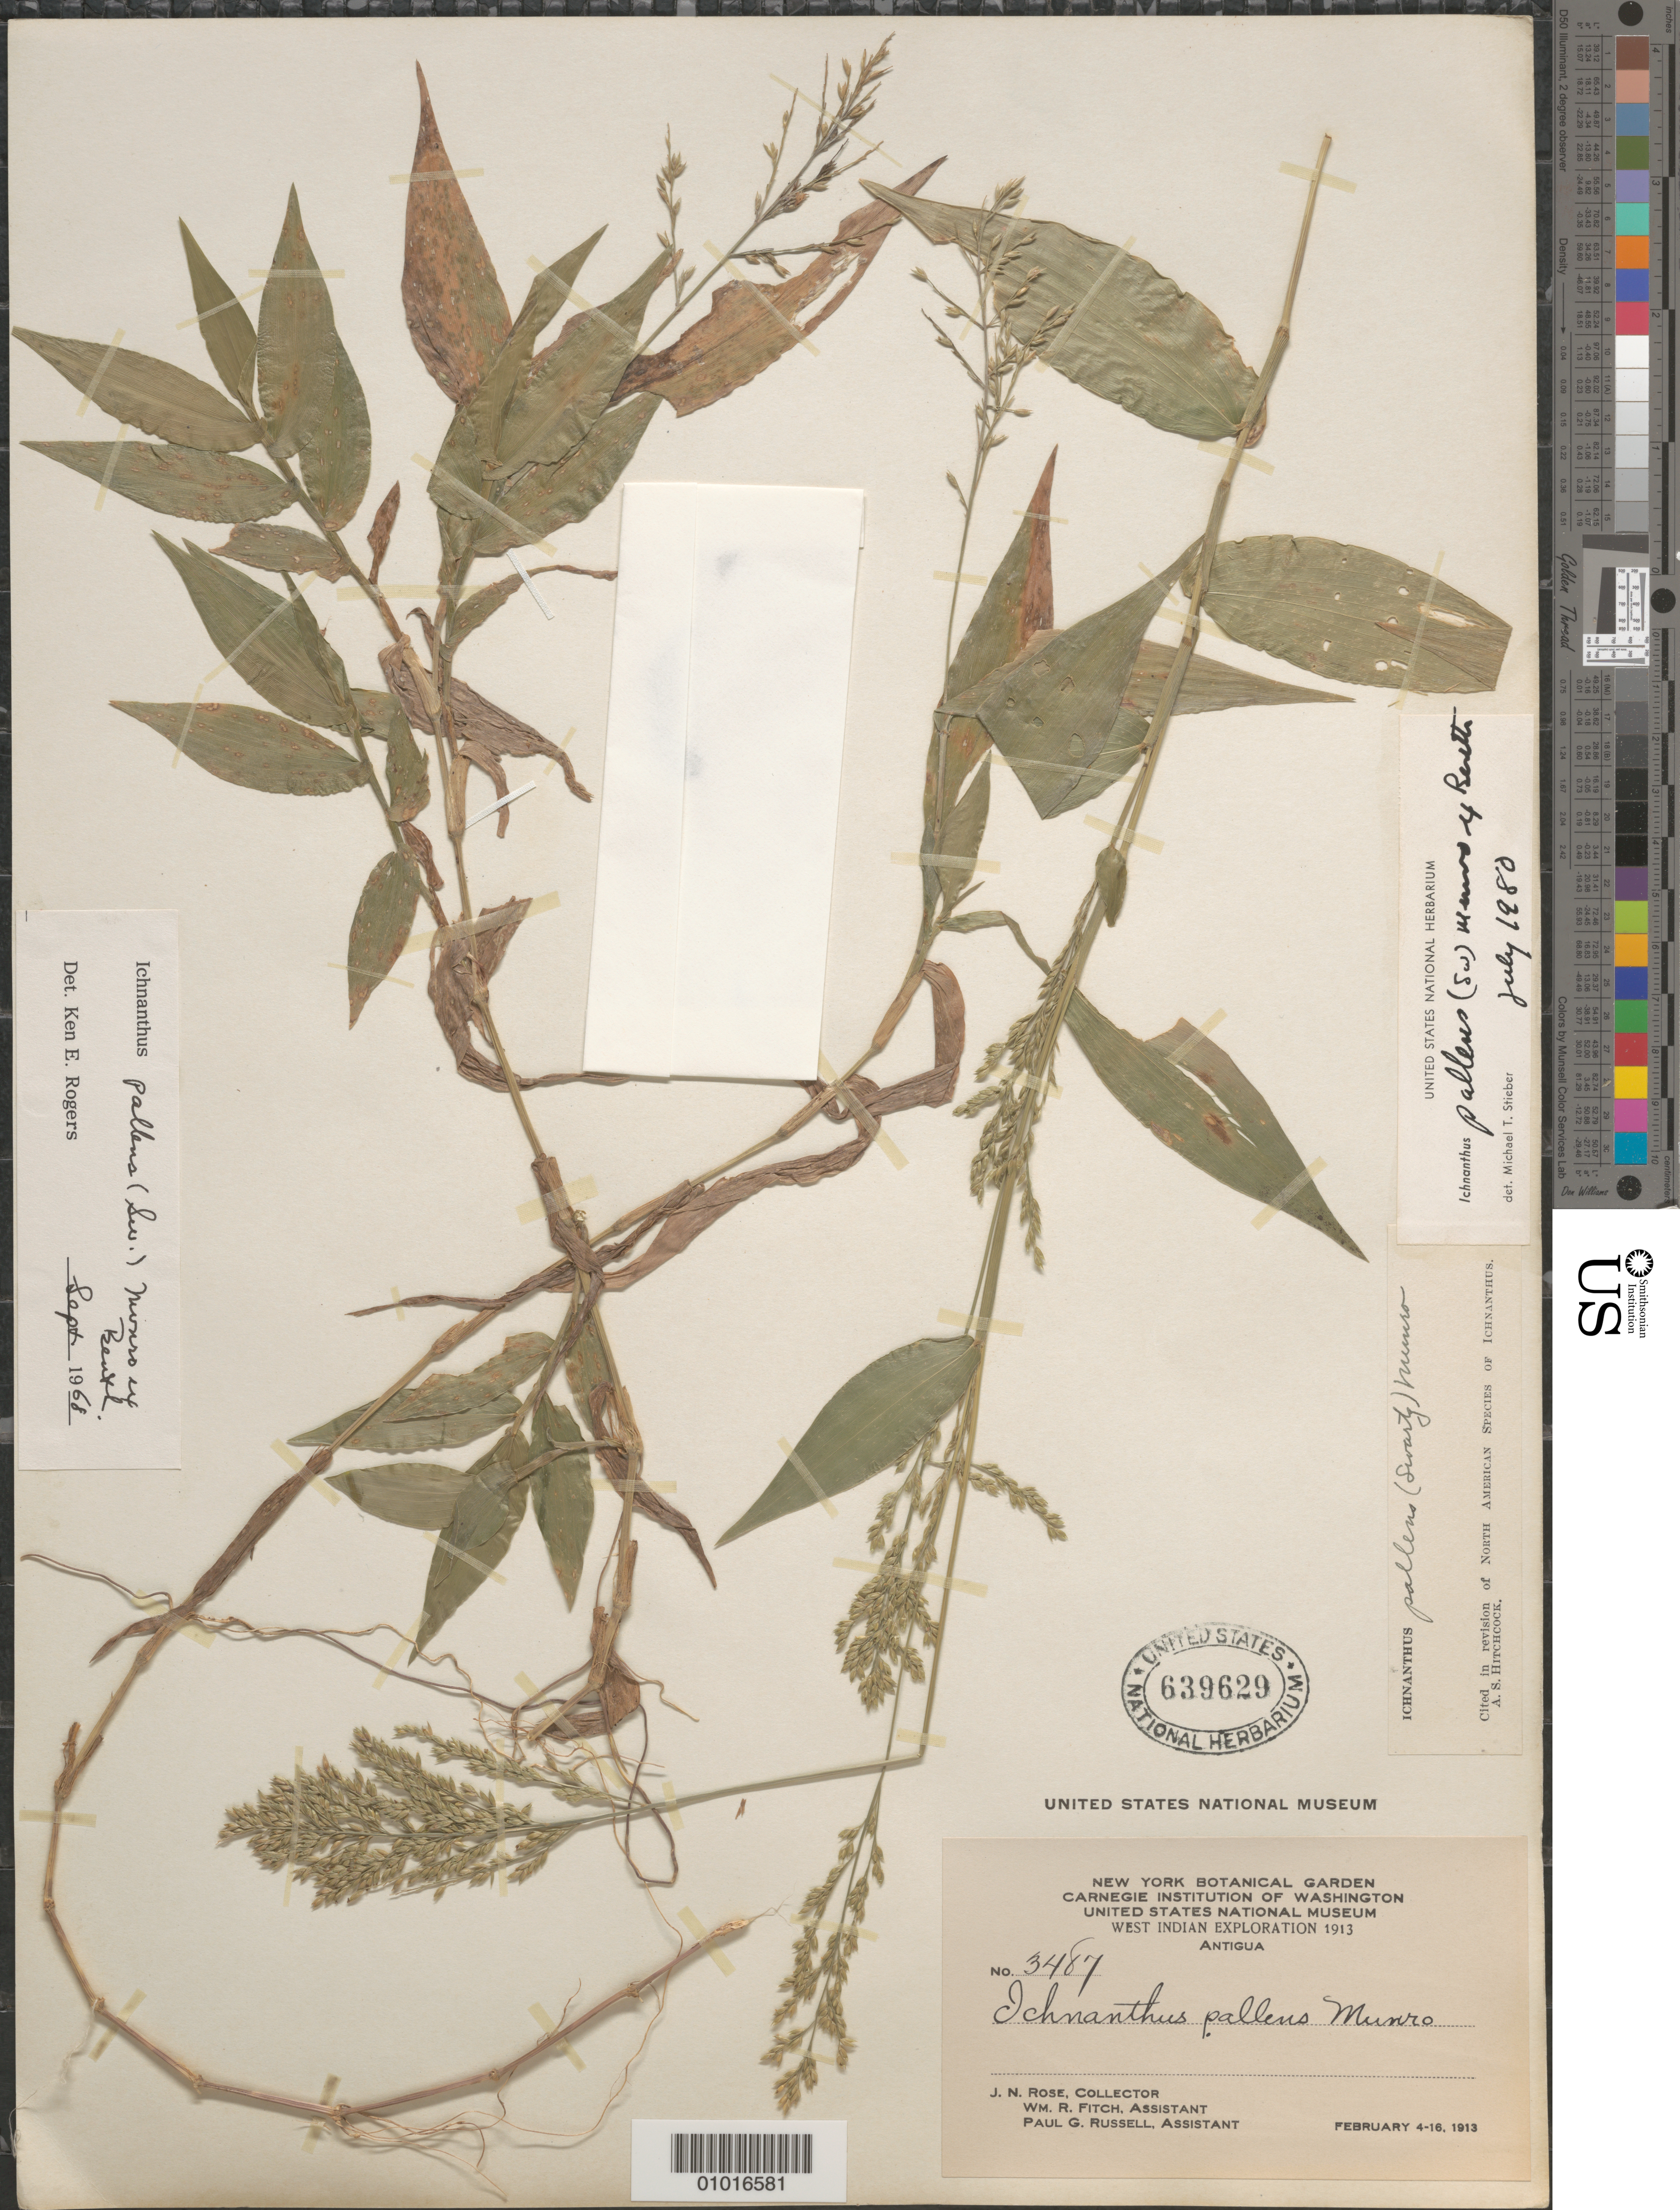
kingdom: Plantae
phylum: Tracheophyta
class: Liliopsida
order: Poales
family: Poaceae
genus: Ichnanthus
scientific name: Ichnanthus pallens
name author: (Sw.) Munro ex Benth.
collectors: J. N. Rose, W. R. Fitch & P. G. Russell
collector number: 3487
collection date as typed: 04 Feb 1913 to 16 Feb 1913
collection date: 1913-02-04/1913-02-16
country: Antigua and Barbuda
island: Leeward Is.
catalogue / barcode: US 639629